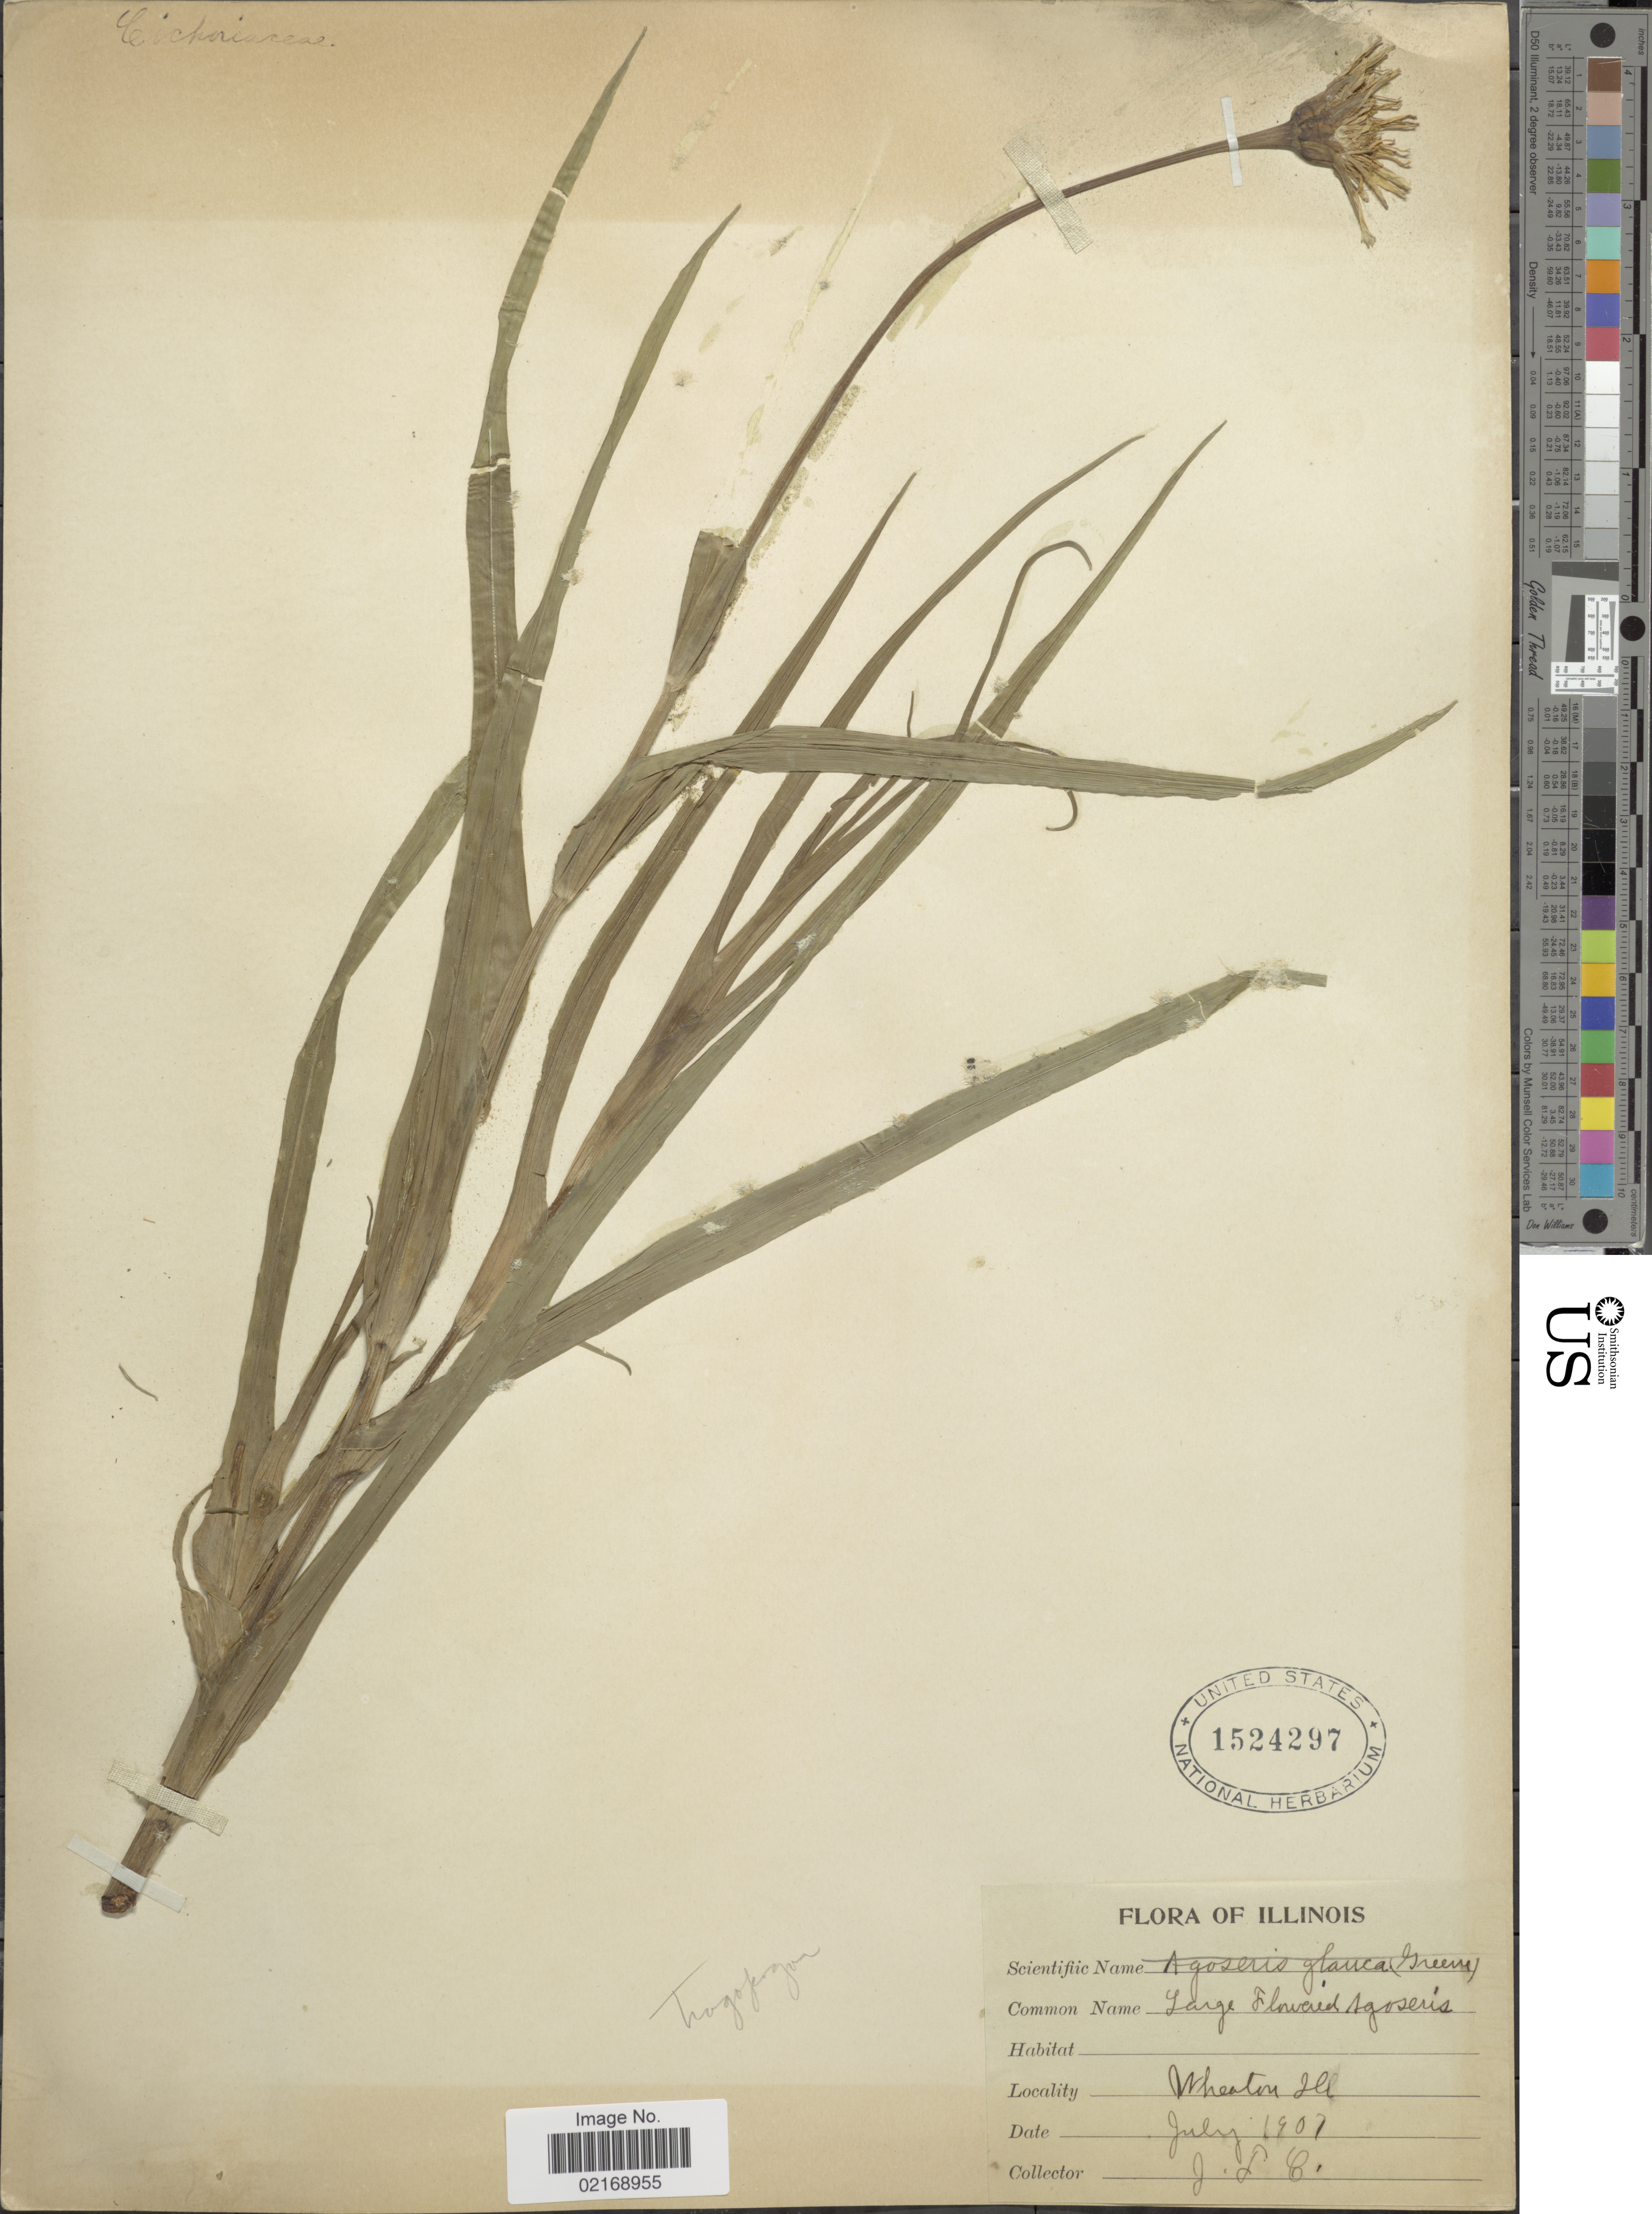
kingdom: Plantae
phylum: Tracheophyta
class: Magnoliopsida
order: Asterales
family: Asteraceae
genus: Tragopogon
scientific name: Tragopogon pratensis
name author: L.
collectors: J. T. C.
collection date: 1907-07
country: United States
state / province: Illinois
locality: Wheaton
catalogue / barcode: US 1524297